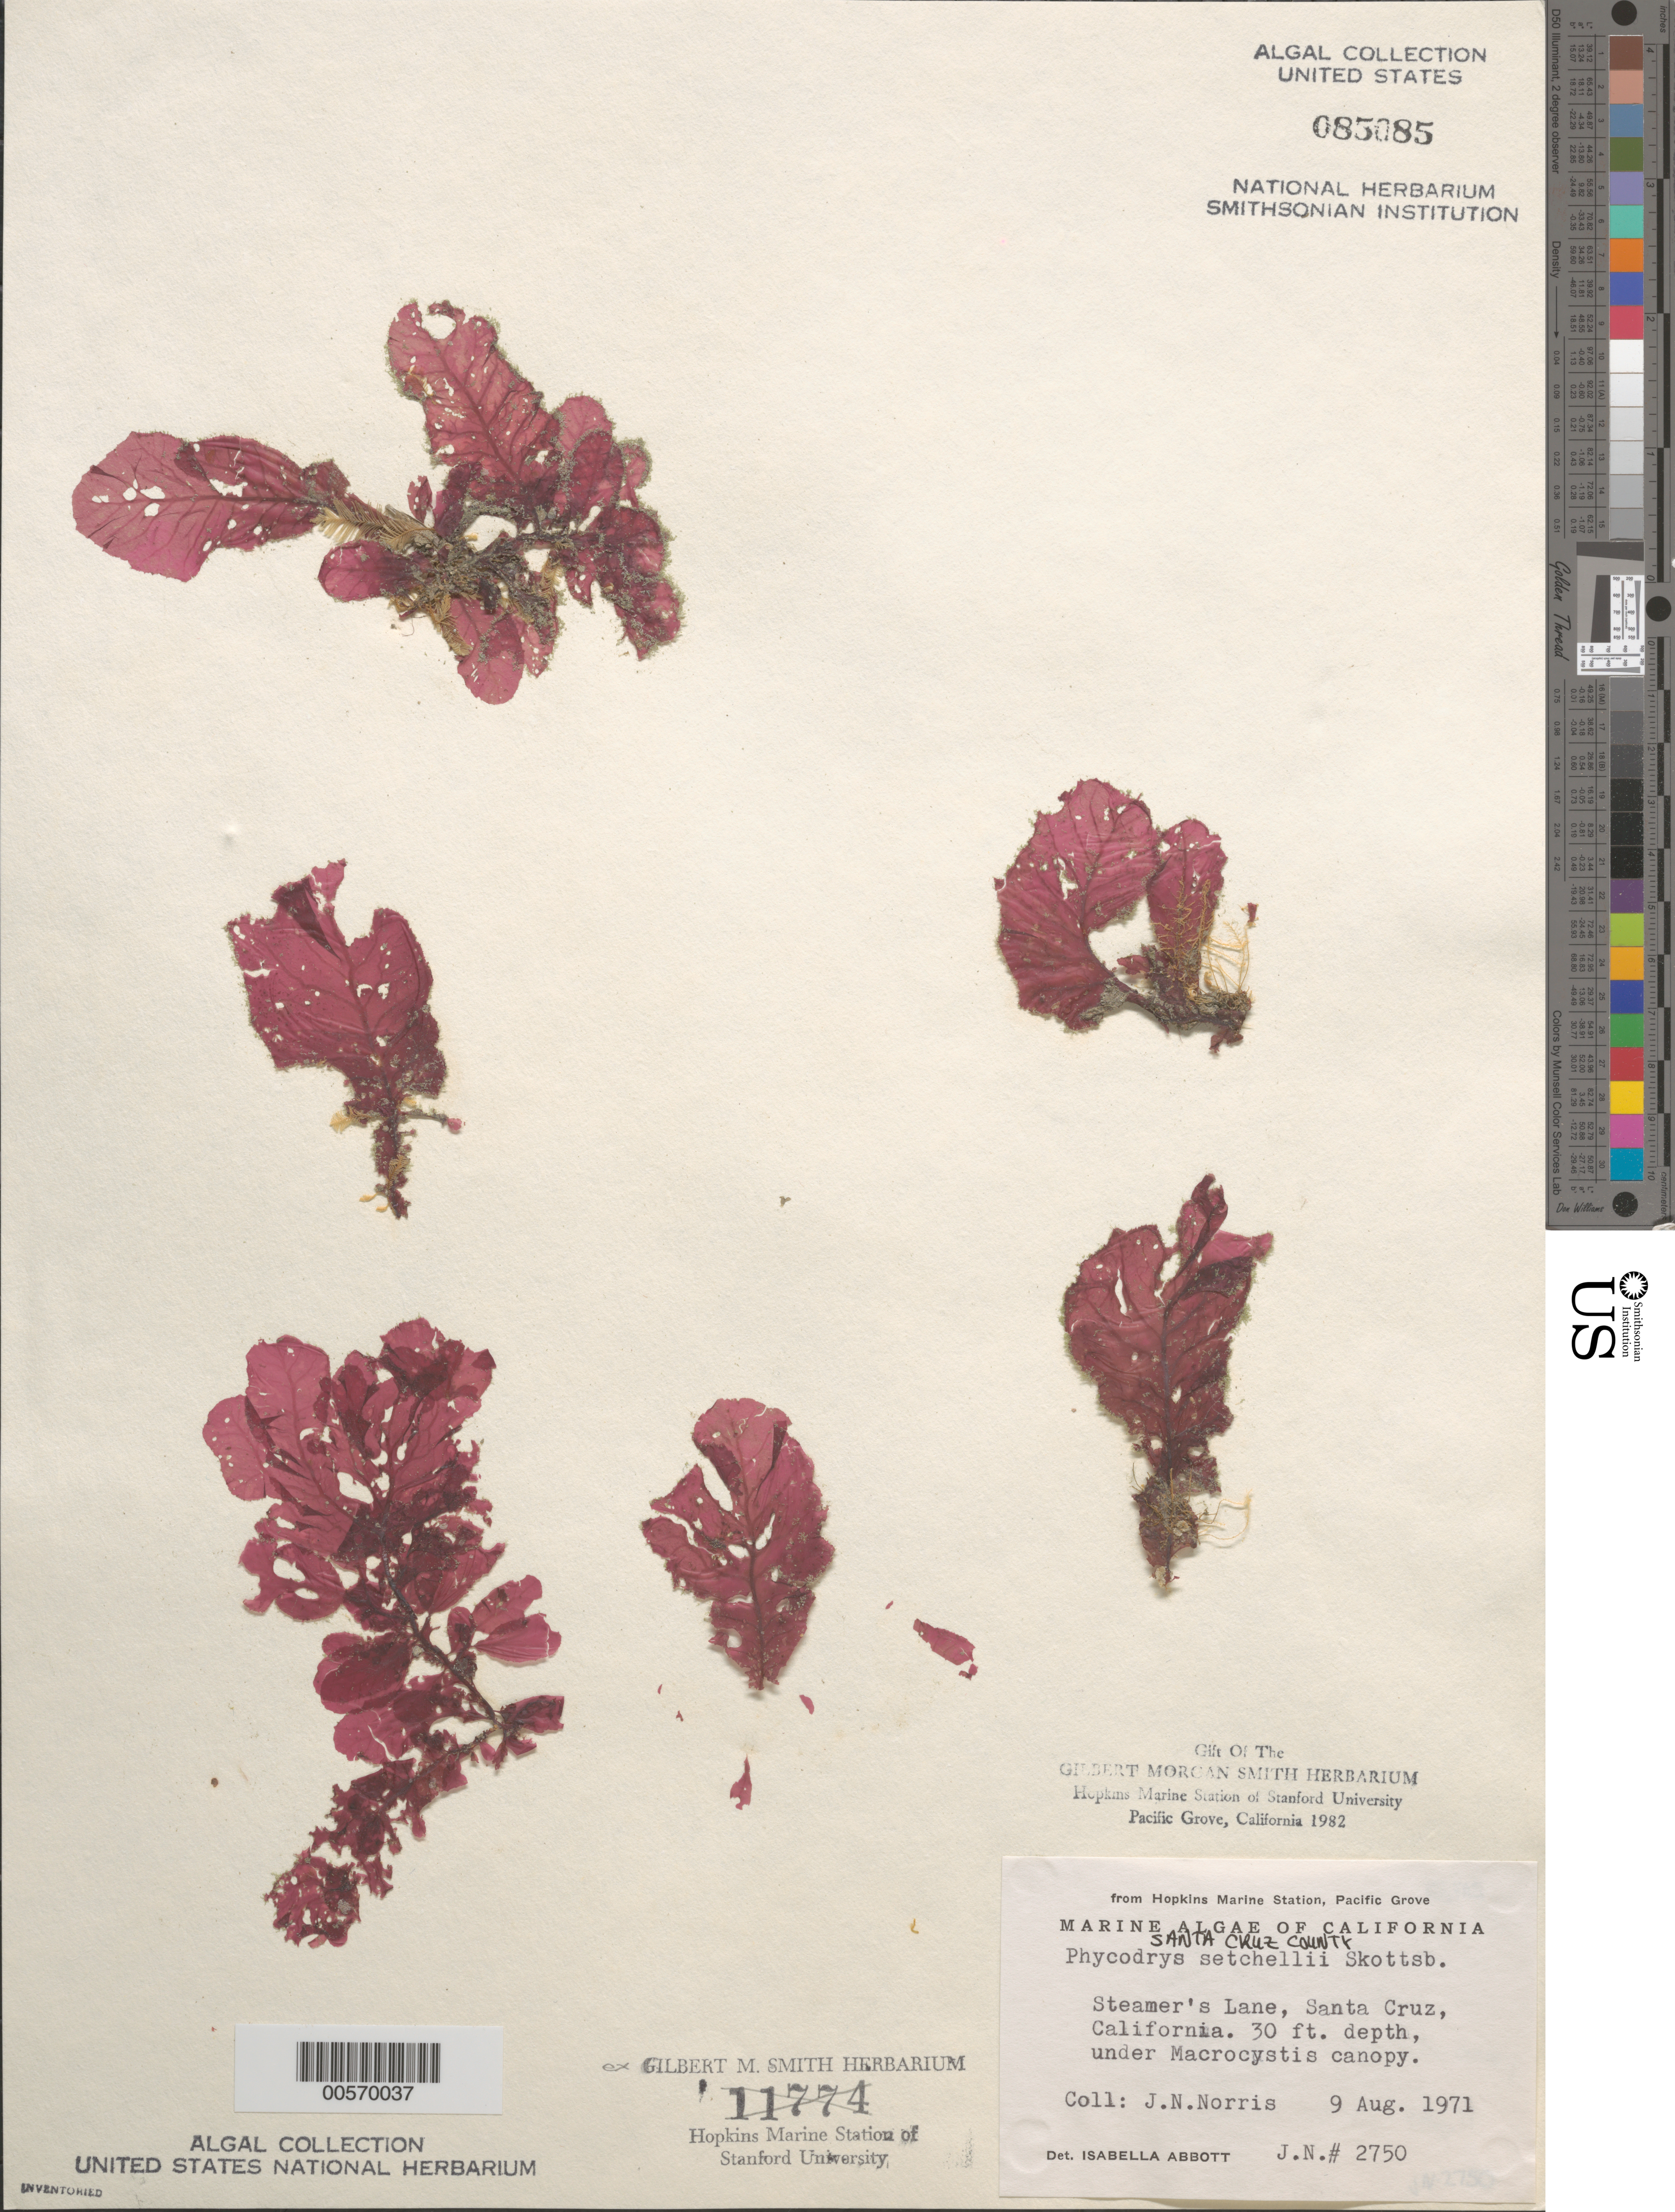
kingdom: Plantae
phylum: Rhodophyta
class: Florideophyceae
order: Ceramiales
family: Delesseriaceae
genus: Phycodrys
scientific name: Phycodrys setchellii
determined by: Abbott, Isabella A.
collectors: J. N. Norris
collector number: JN-2750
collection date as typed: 09 Aug 1971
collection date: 1971-08-09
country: United States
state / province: California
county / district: Santa Cruz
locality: Steamer's Lane, Santa Cruz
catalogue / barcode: US 85085